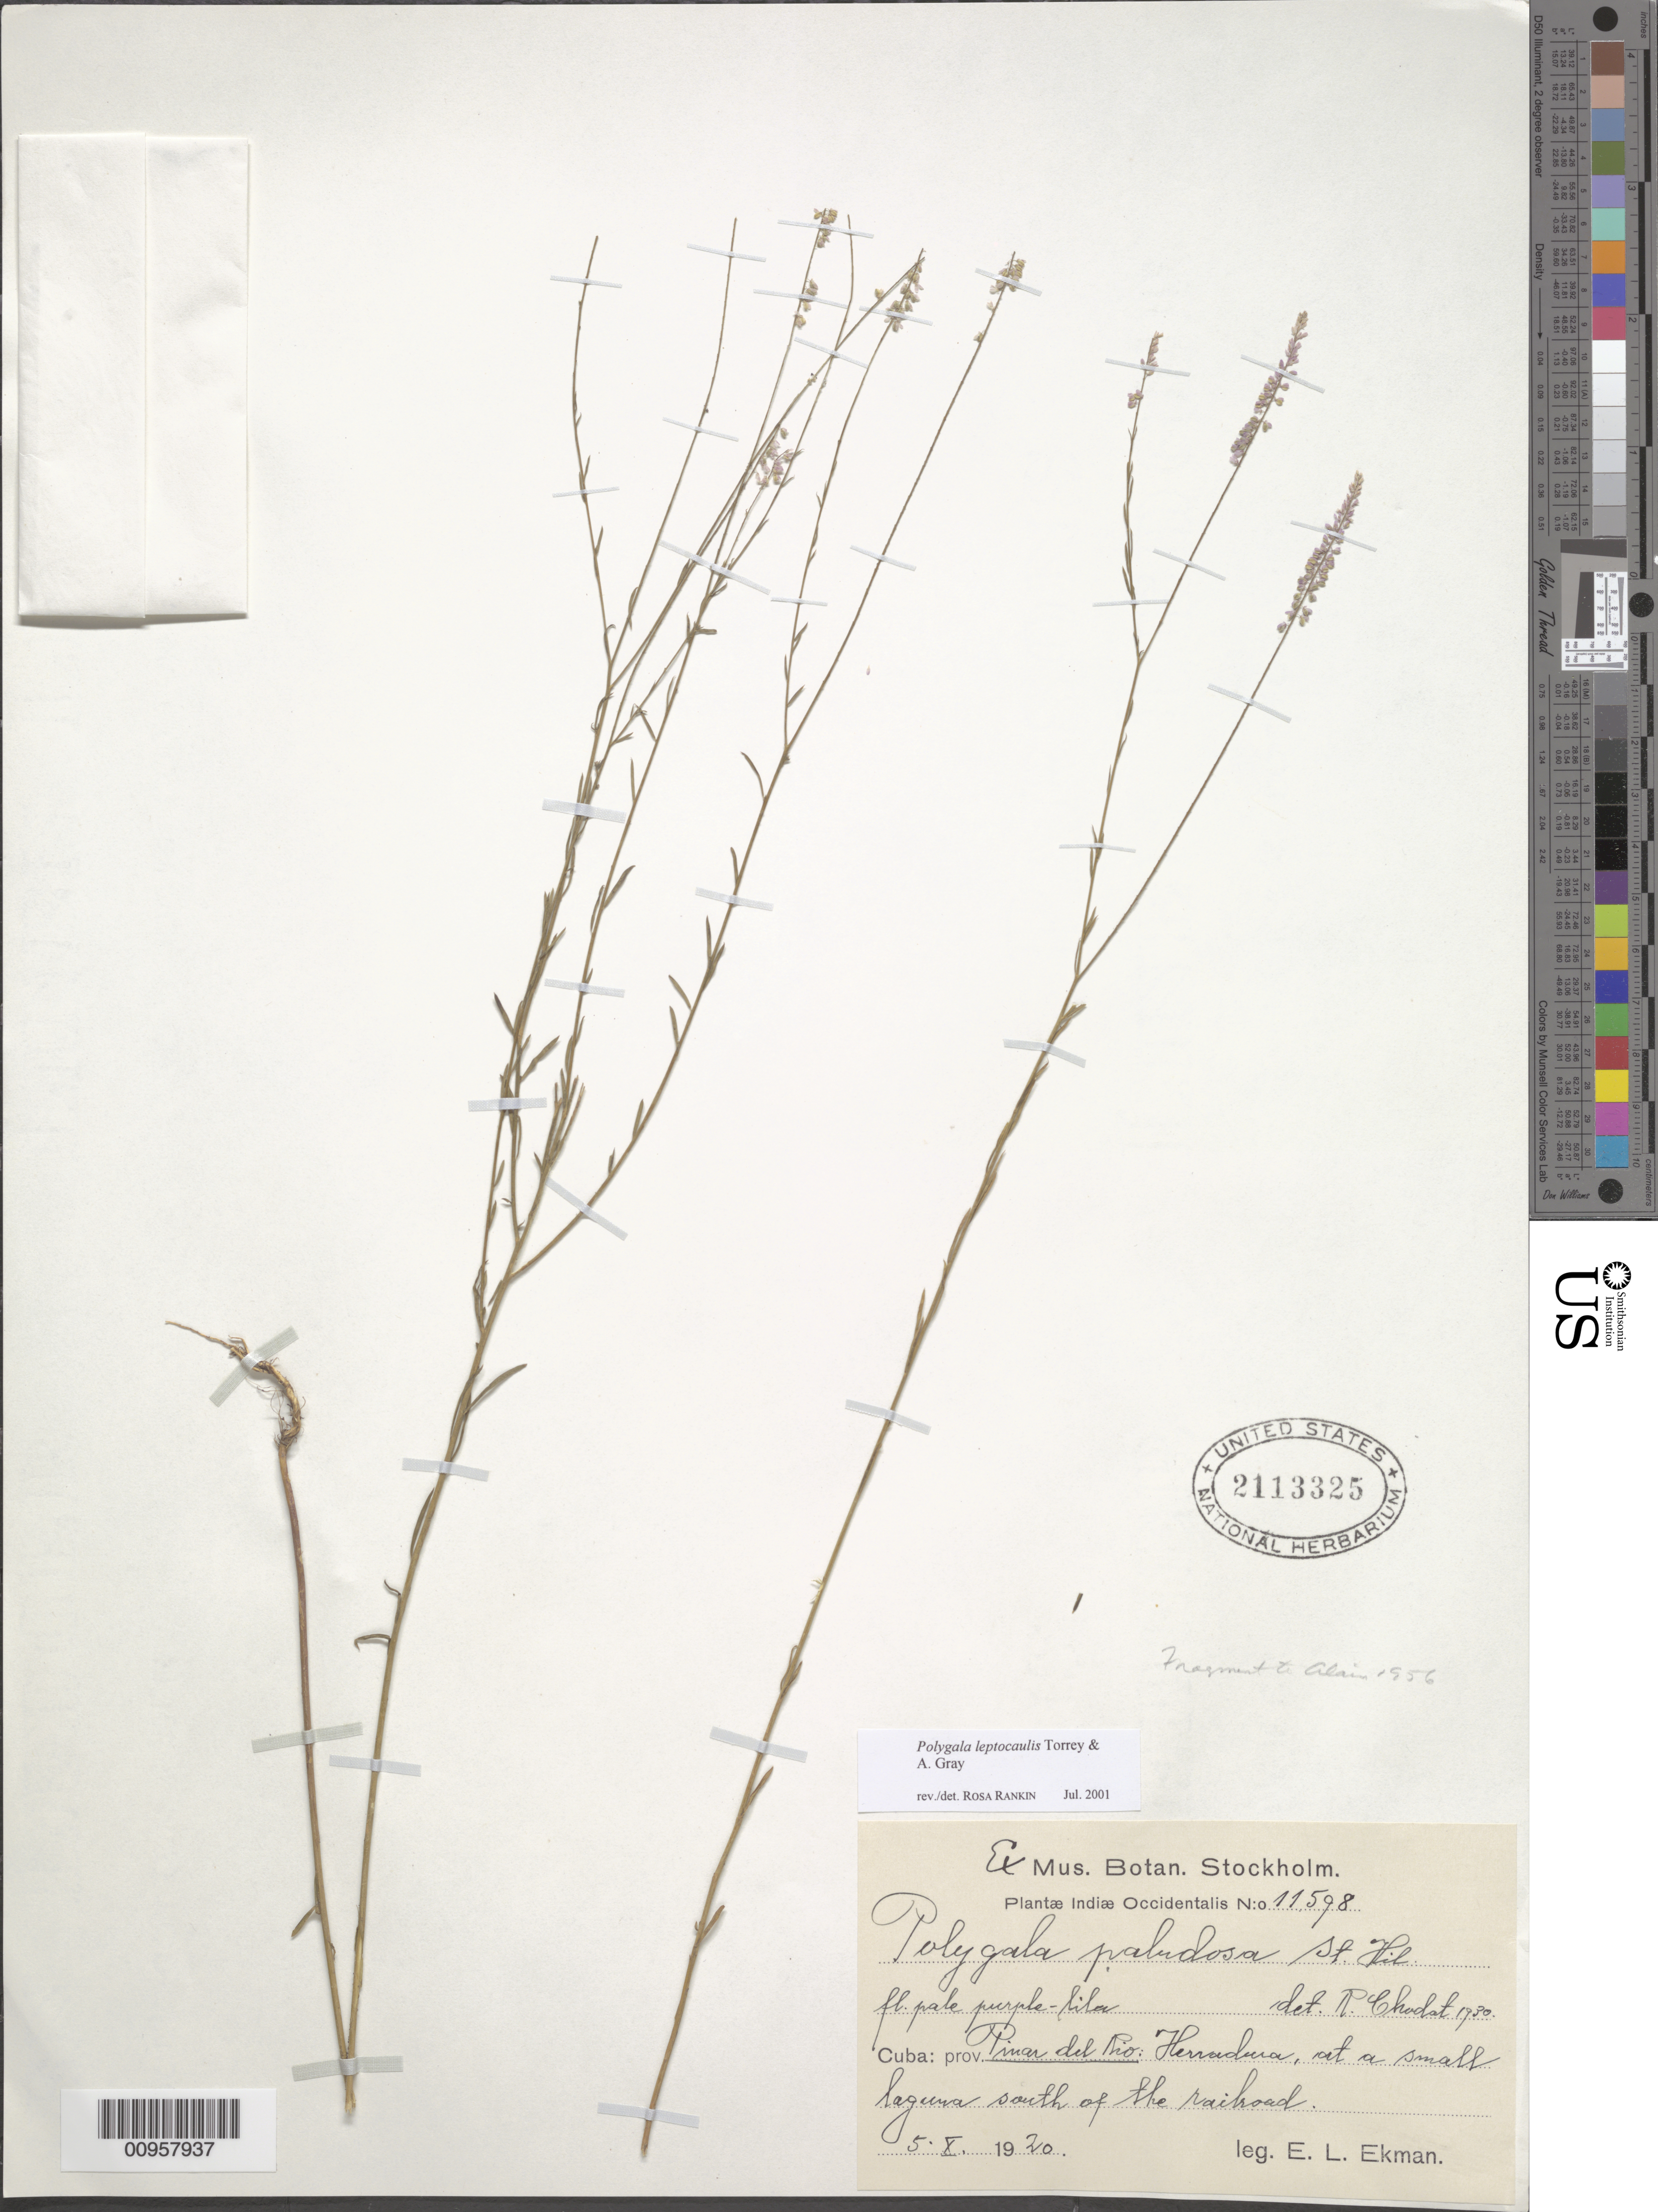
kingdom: Plantae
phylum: Tracheophyta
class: Magnoliopsida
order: Fabales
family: Polygalaceae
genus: Polygala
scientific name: Polygala leptocaulis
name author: Torr. & A. Gray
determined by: Rankin Rodriguez, Rosa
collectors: E. L. Ekman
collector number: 11598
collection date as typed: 05 Oct 1920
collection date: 1920-10-05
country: Cuba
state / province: Pinar del Rio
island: Cuba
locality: Herradura, south of the railroad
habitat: At a small laguna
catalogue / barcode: US 2113325